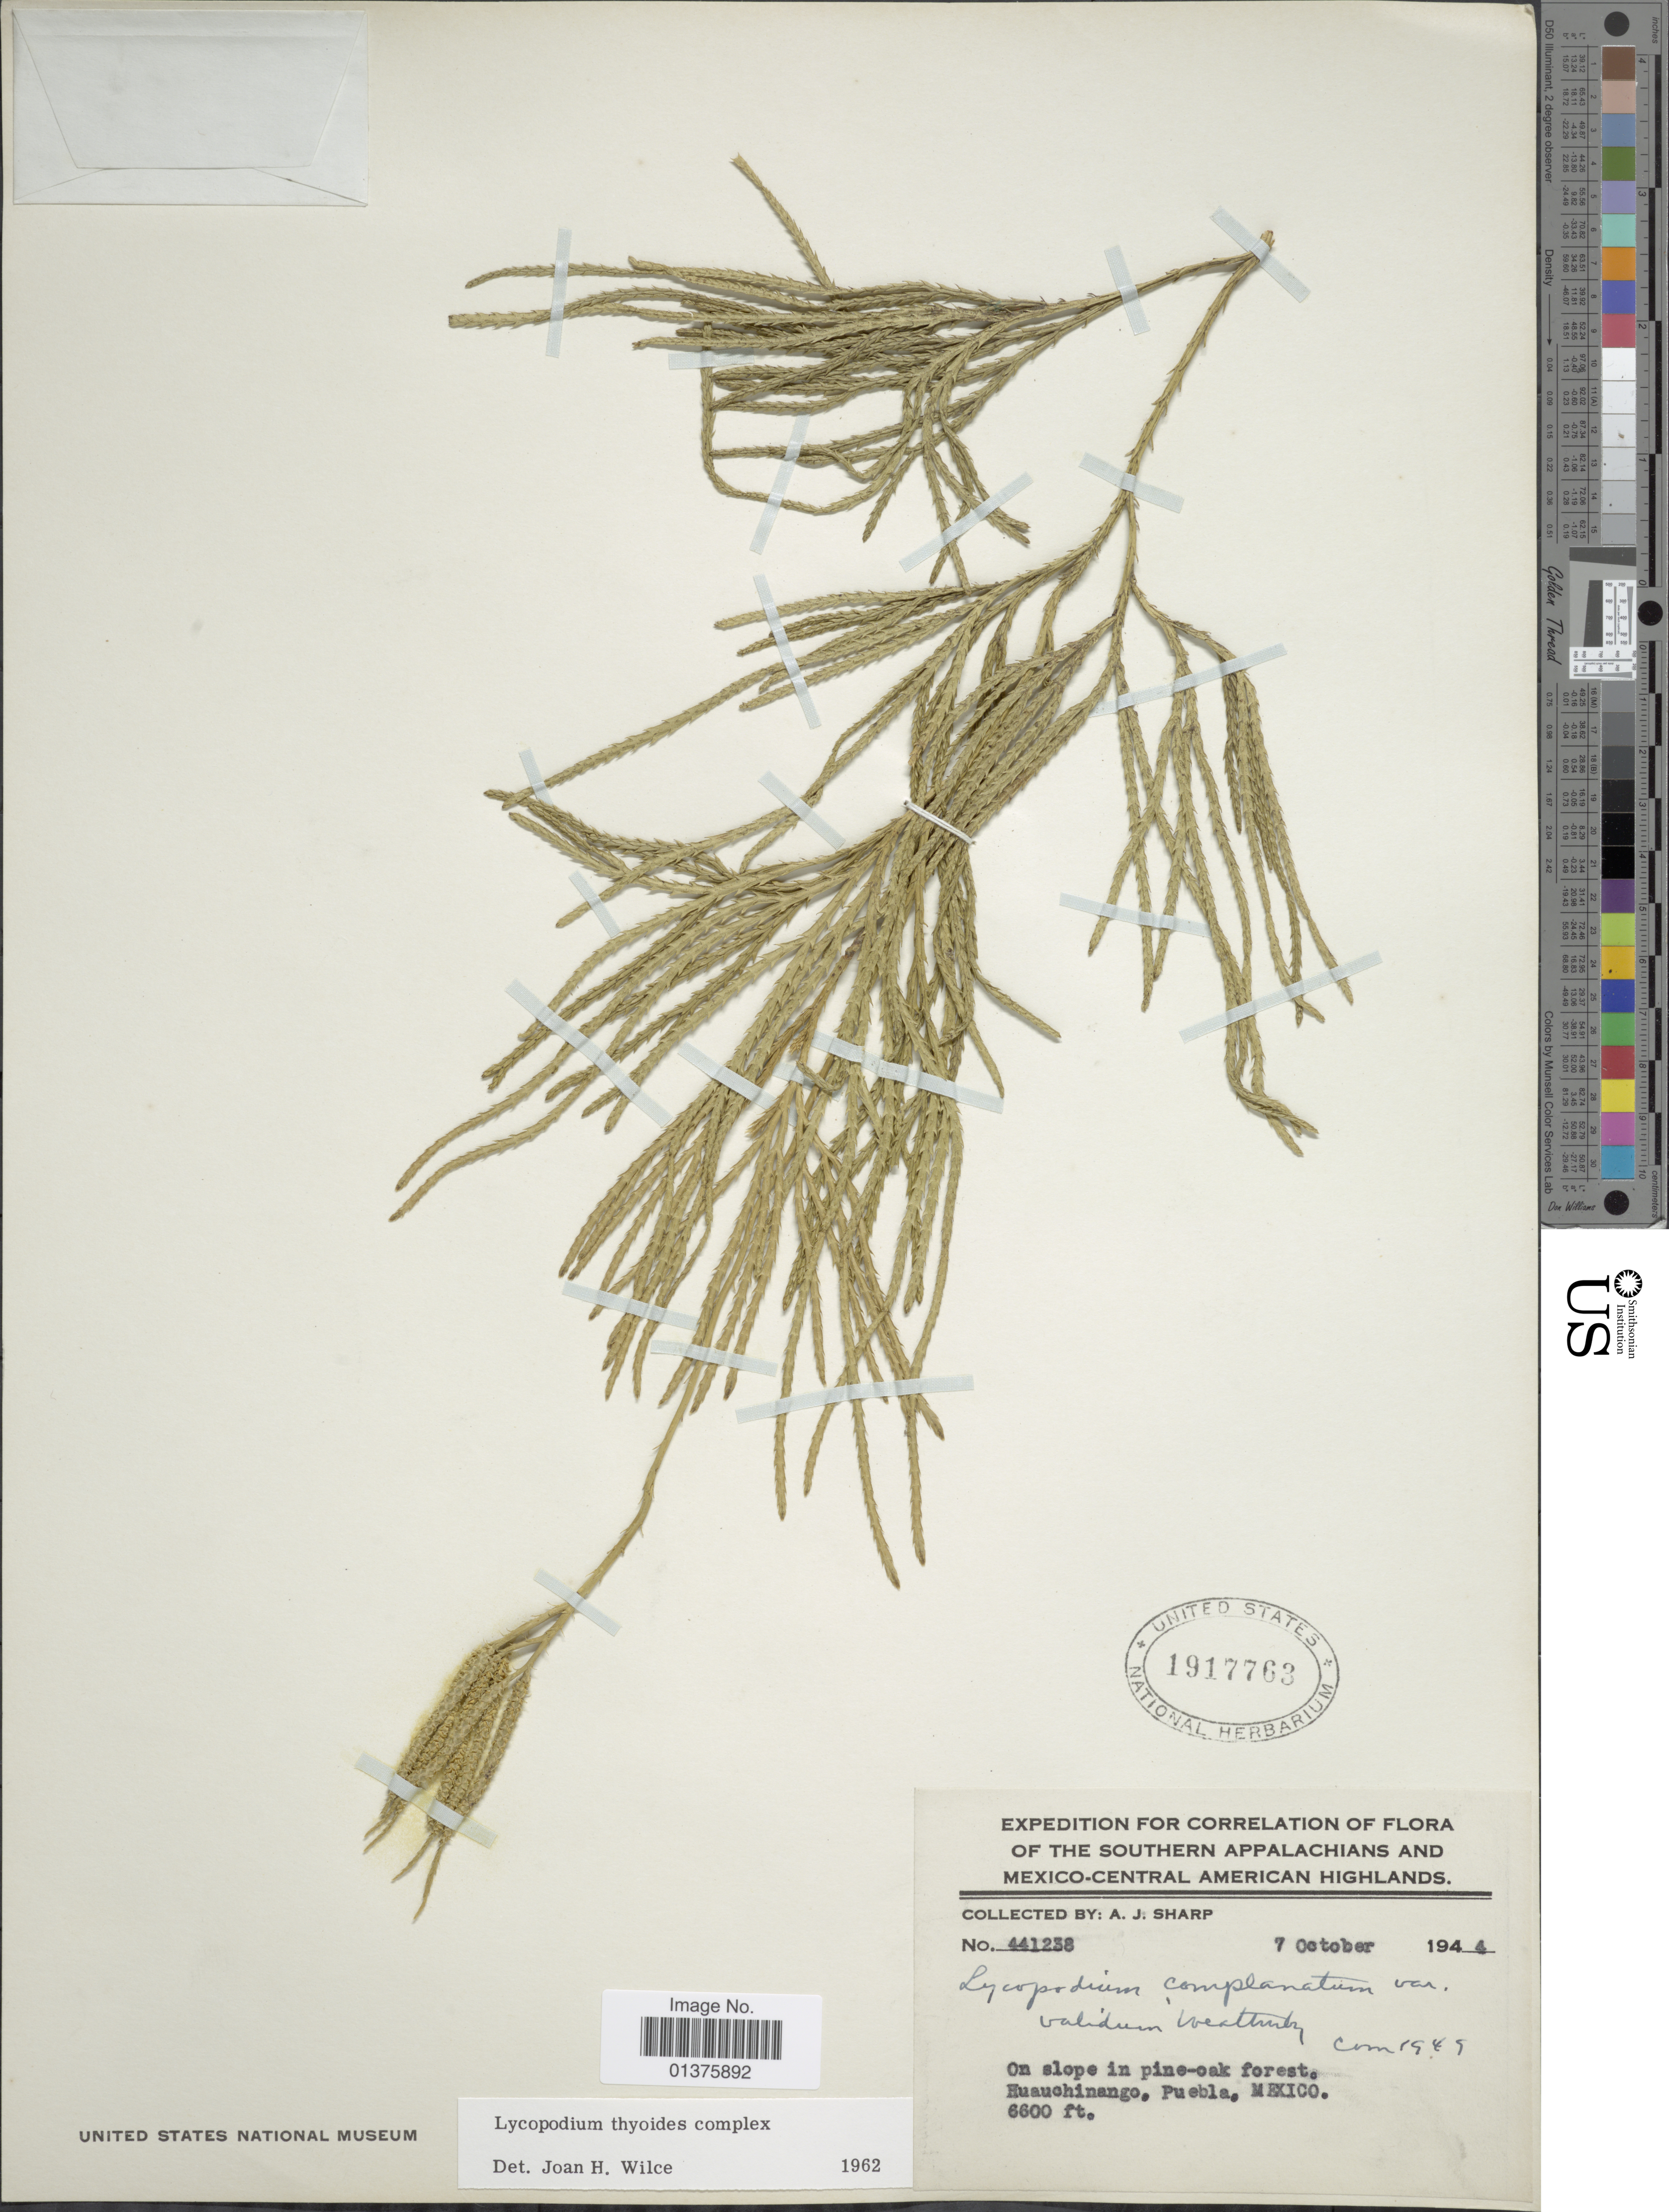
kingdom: Plantae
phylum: Tracheophyta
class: Lycopodiopsida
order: Lycopodiales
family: Lycopodiaceae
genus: Diphasiastrum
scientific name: Diphasiastrum thyoides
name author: (Humb. & Bonpl. ex Willd.) Holub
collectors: A. J. Sharp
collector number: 441238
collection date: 1944-10-07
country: Mexico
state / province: Puebla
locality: On slope in pine-oak forest, Huauchinango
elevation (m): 2012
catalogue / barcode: US 1917763